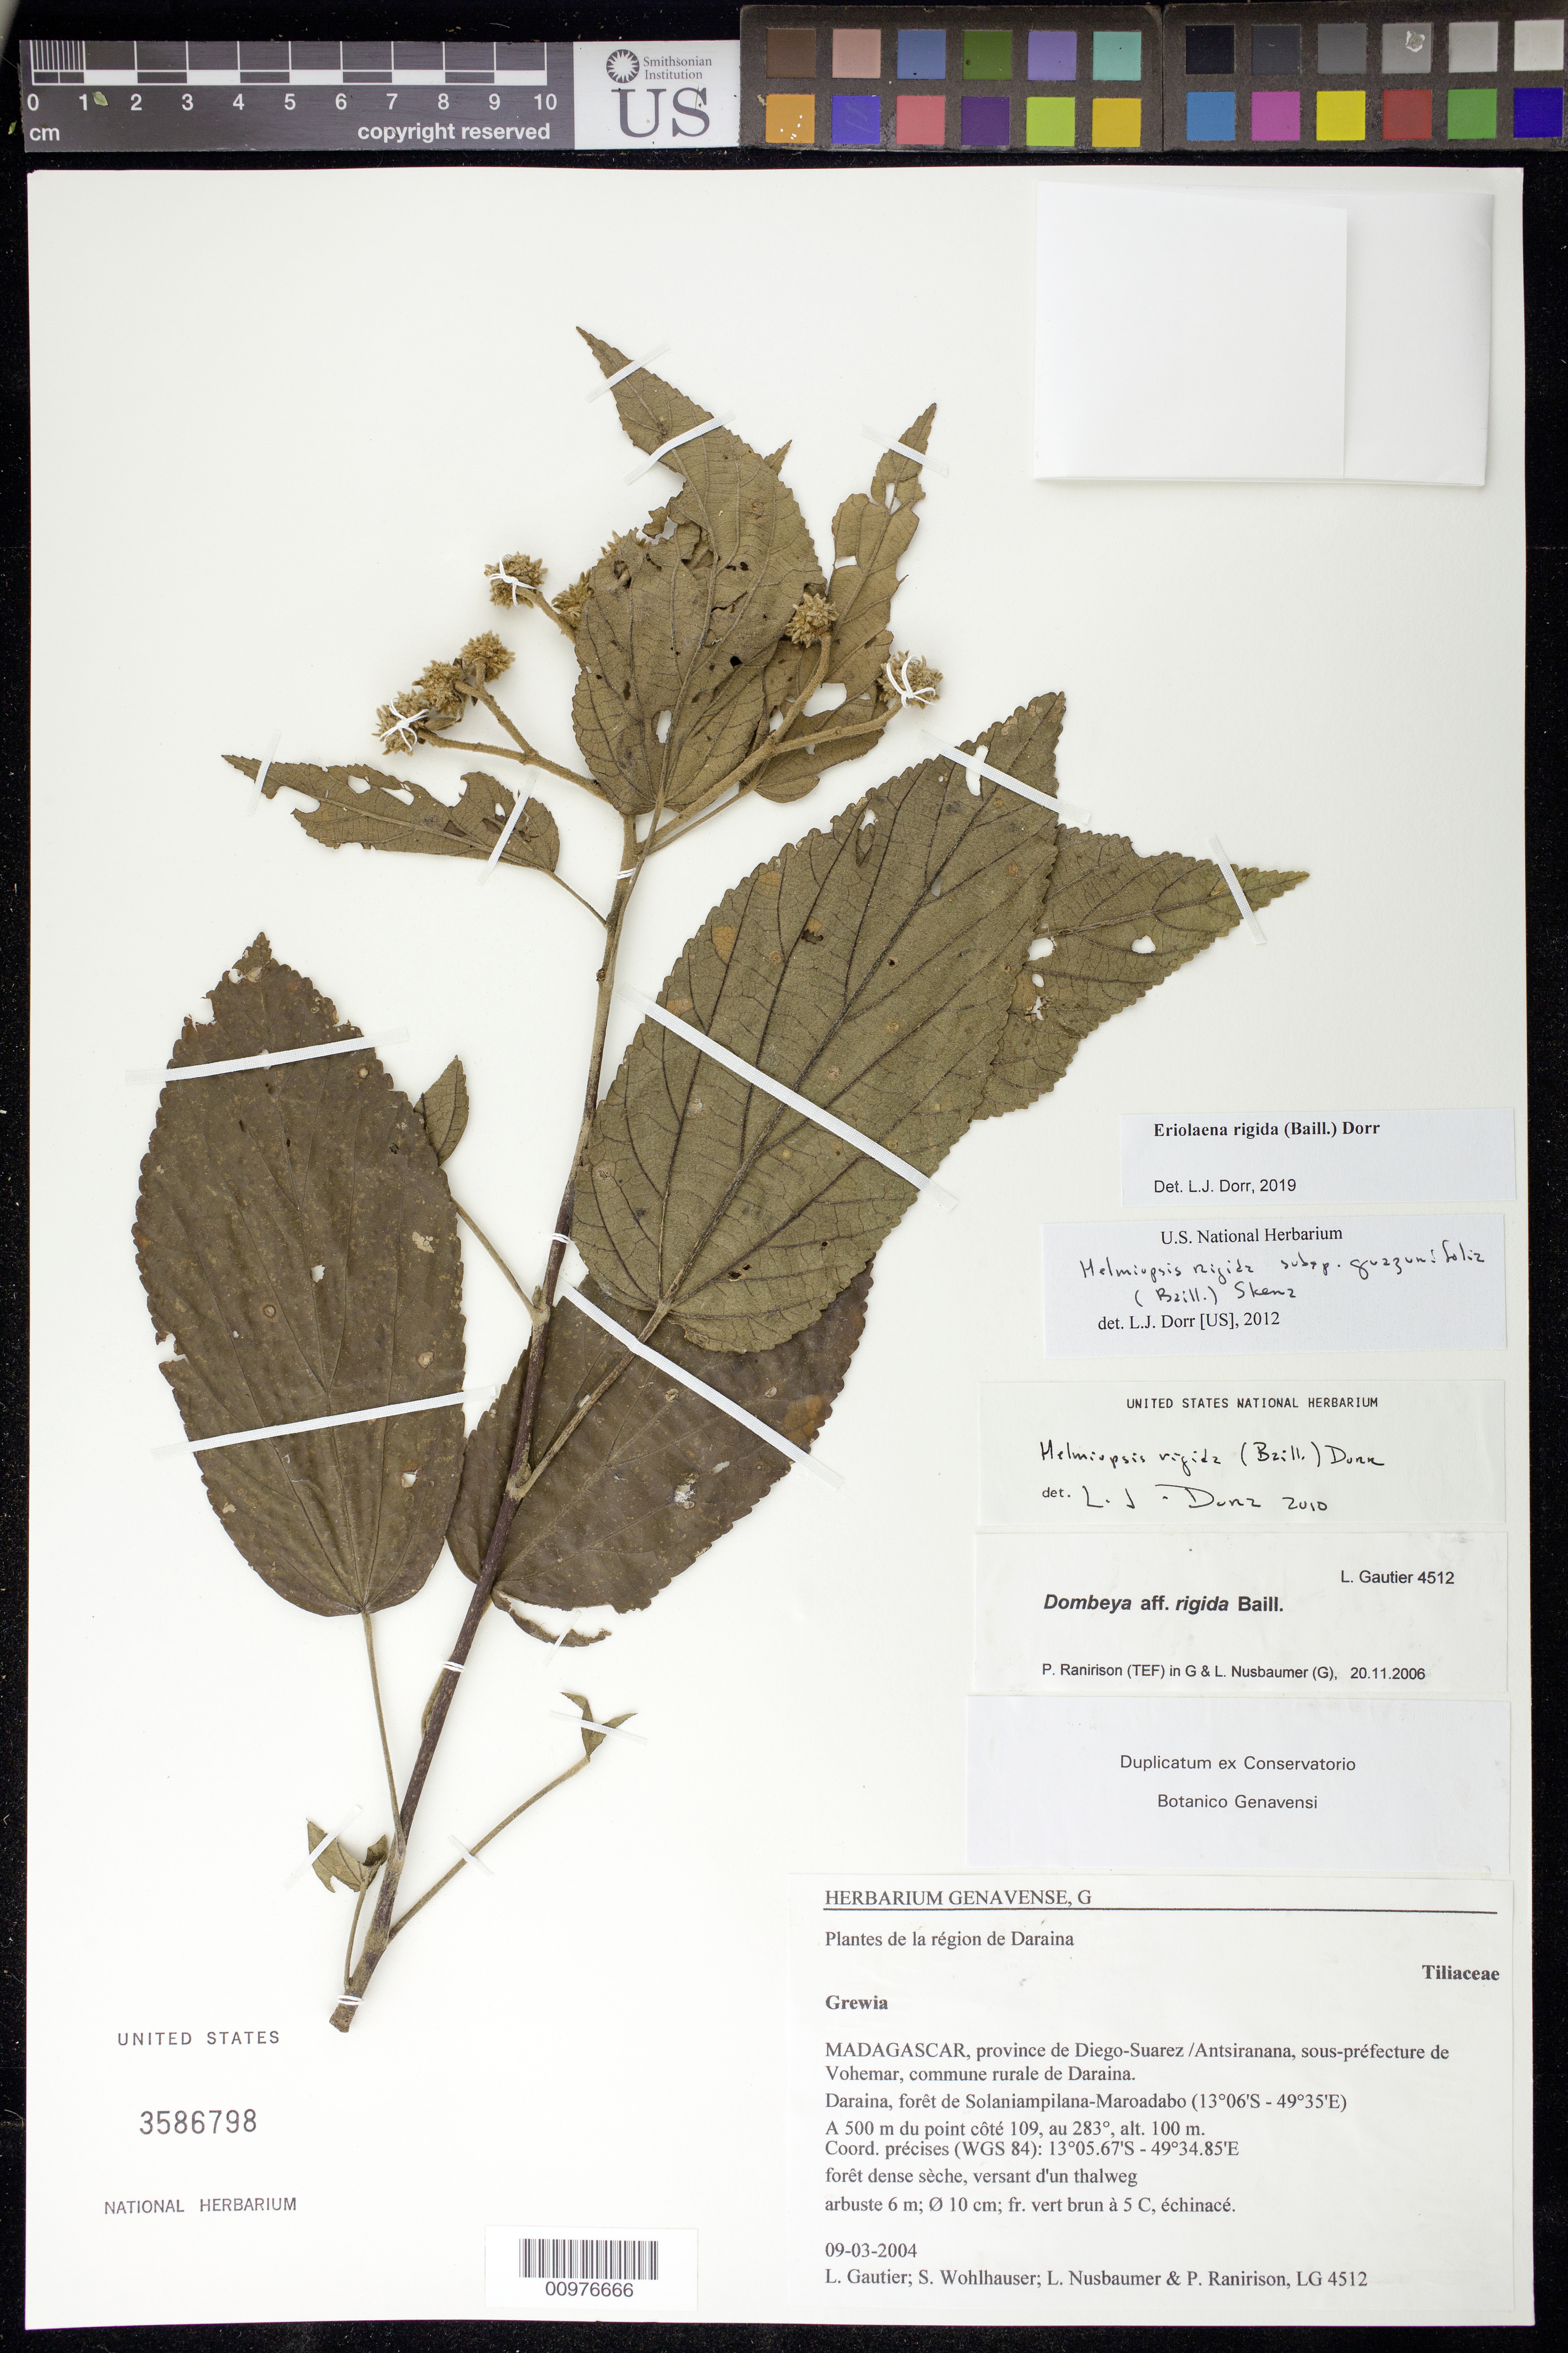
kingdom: Plantae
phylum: Tracheophyta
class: Magnoliopsida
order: Malvales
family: Malvaceae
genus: Eriolaena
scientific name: Eriolaena rigida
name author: (Baill.) Dorr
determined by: Dorr, L. J., (BOT), Smithsonian Institution - National Museum of Natural History (UNITED STATES)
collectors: L. Gautier et al.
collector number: LG 4512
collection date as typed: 09-03-2004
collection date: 2004-03-09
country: Madagascar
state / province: Sava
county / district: Vohémar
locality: sous-prefecture de Vohemar, commune rurale de Daraina. foret de Solaniampilana-Maroadabo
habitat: foret dense seche, versant d'un thalweg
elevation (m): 100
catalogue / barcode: US 3586798